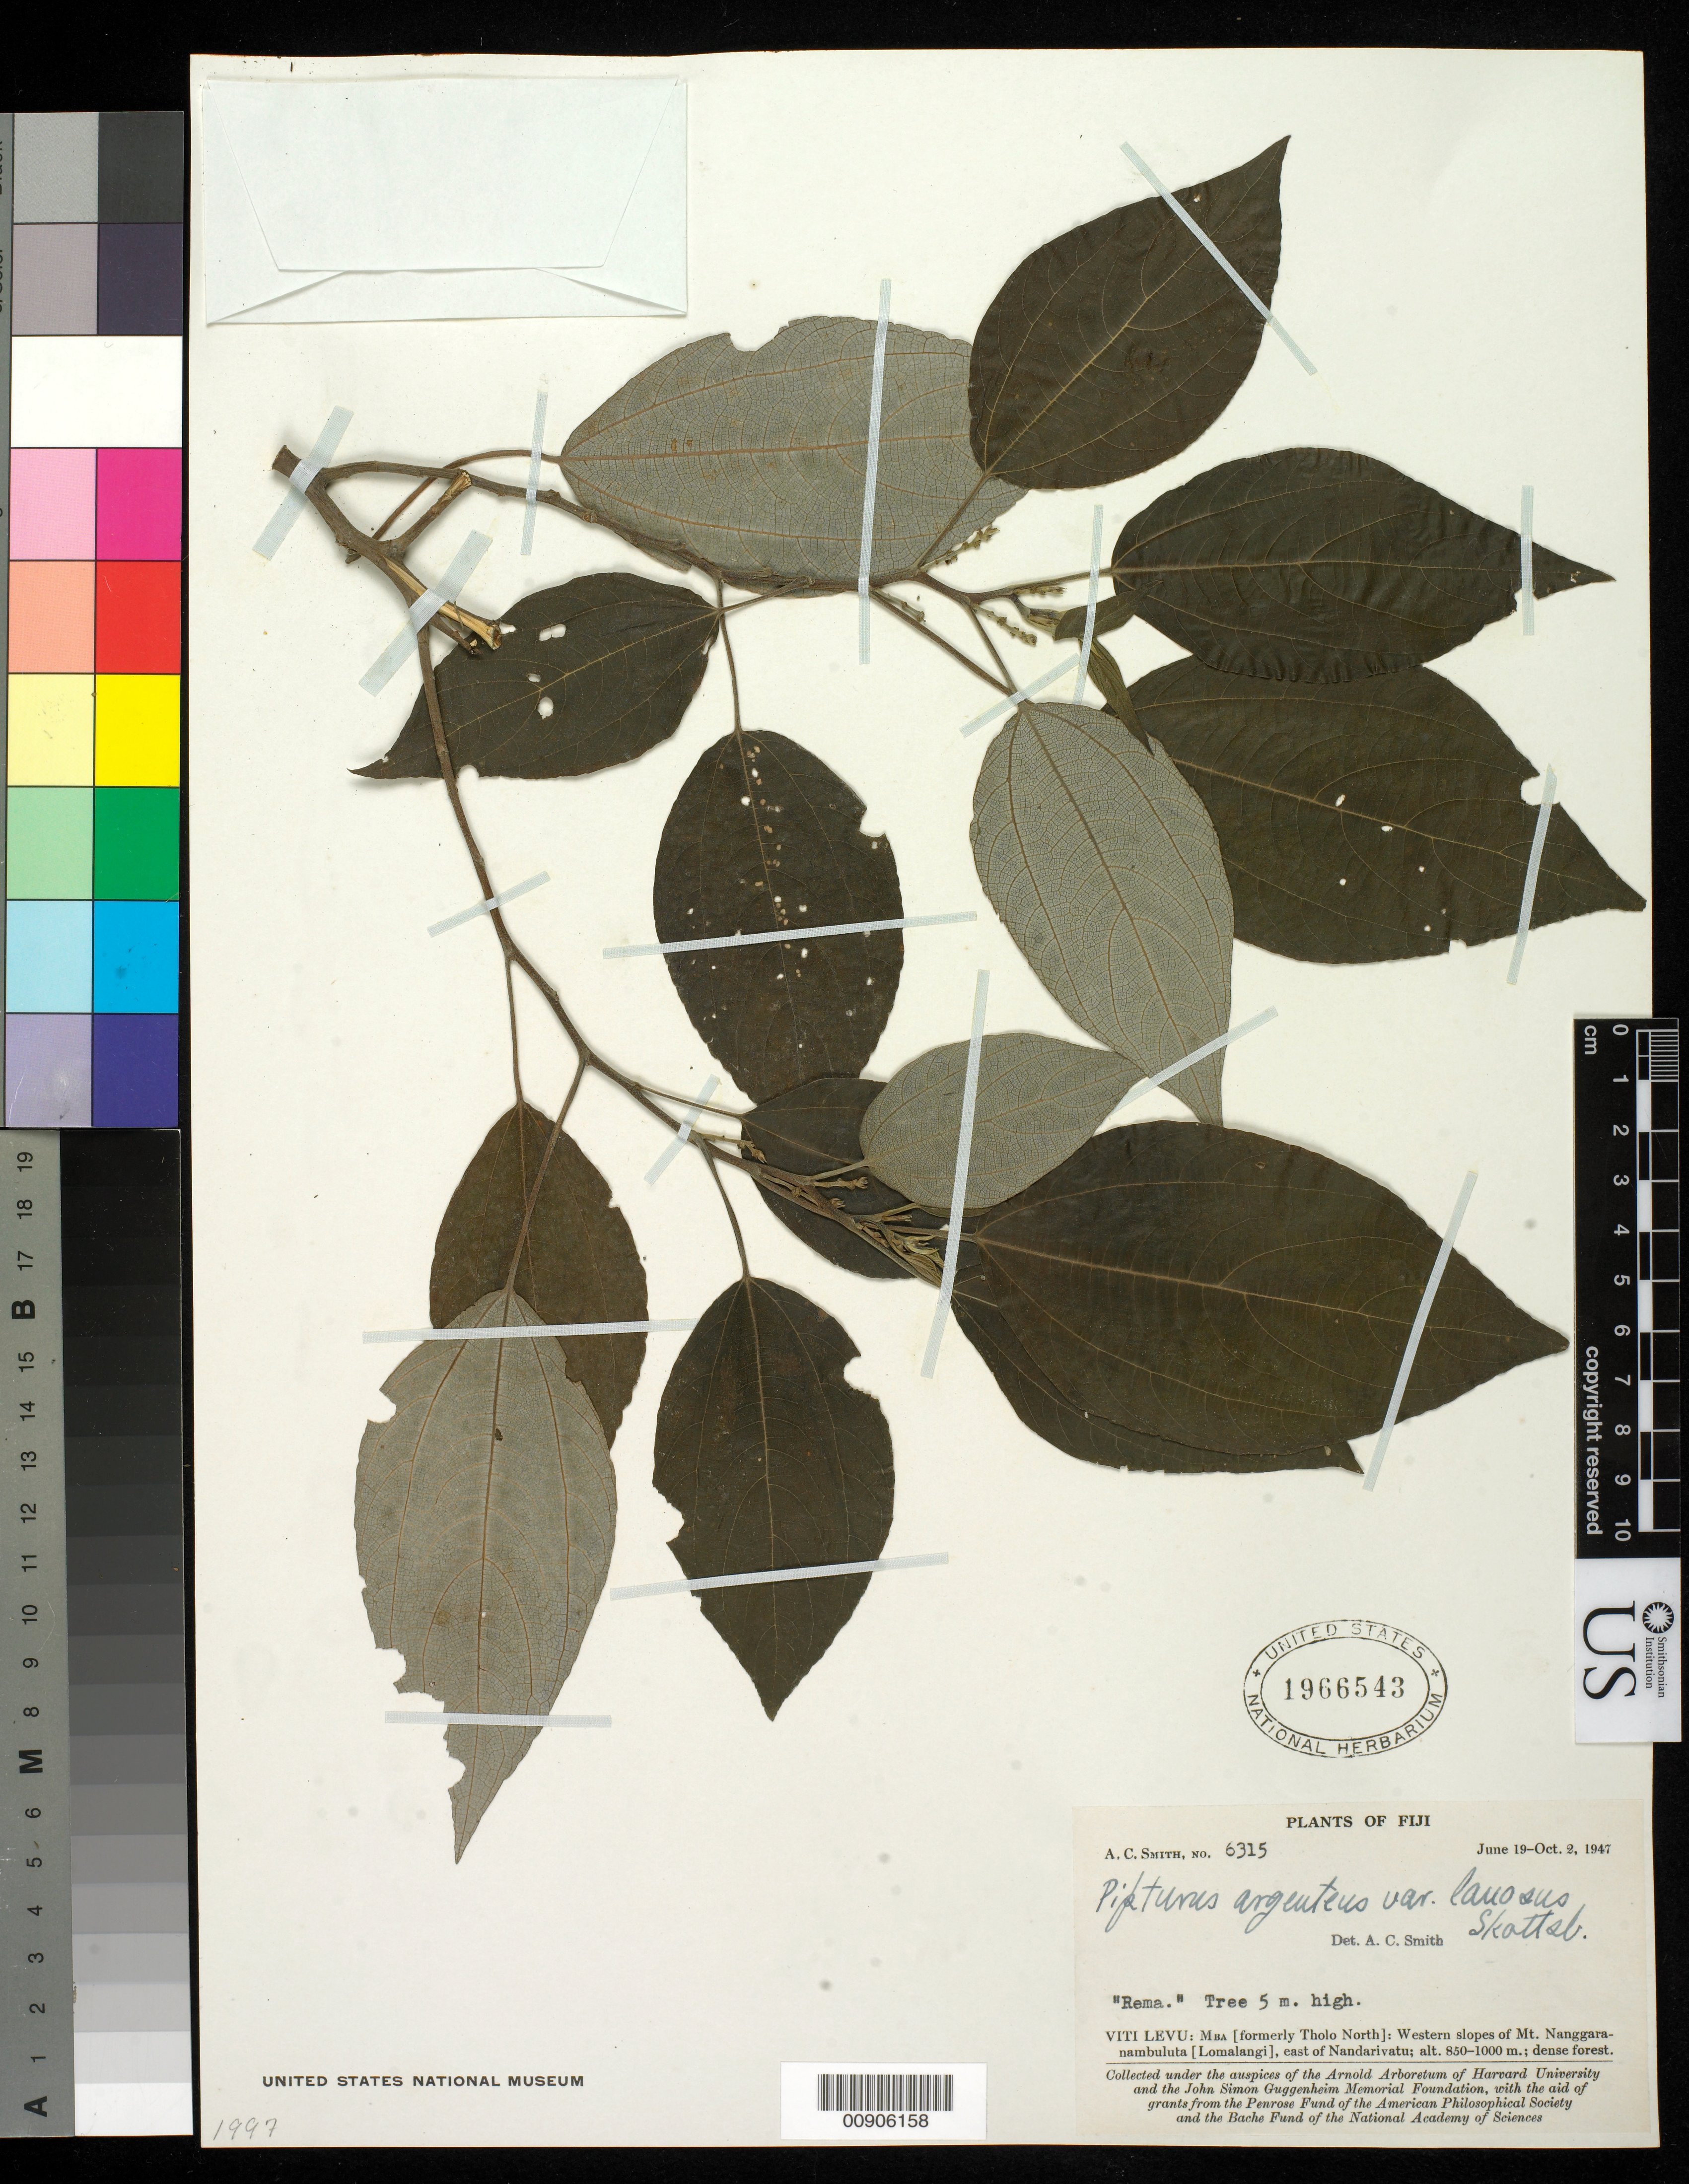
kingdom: Plantae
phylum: Tracheophyta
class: Magnoliopsida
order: Rosales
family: Urticaceae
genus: Pipturus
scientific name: Pipturus argenteus var. lanosus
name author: Schott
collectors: C. A. Smith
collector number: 6315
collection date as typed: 15 Sep 1947 to 29 Sep 1947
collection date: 1947-09-15/1947-09-29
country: Fiji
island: Viti Levu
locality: Slopes of the escarpment north of Nandarivatu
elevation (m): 550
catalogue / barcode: US 1966543